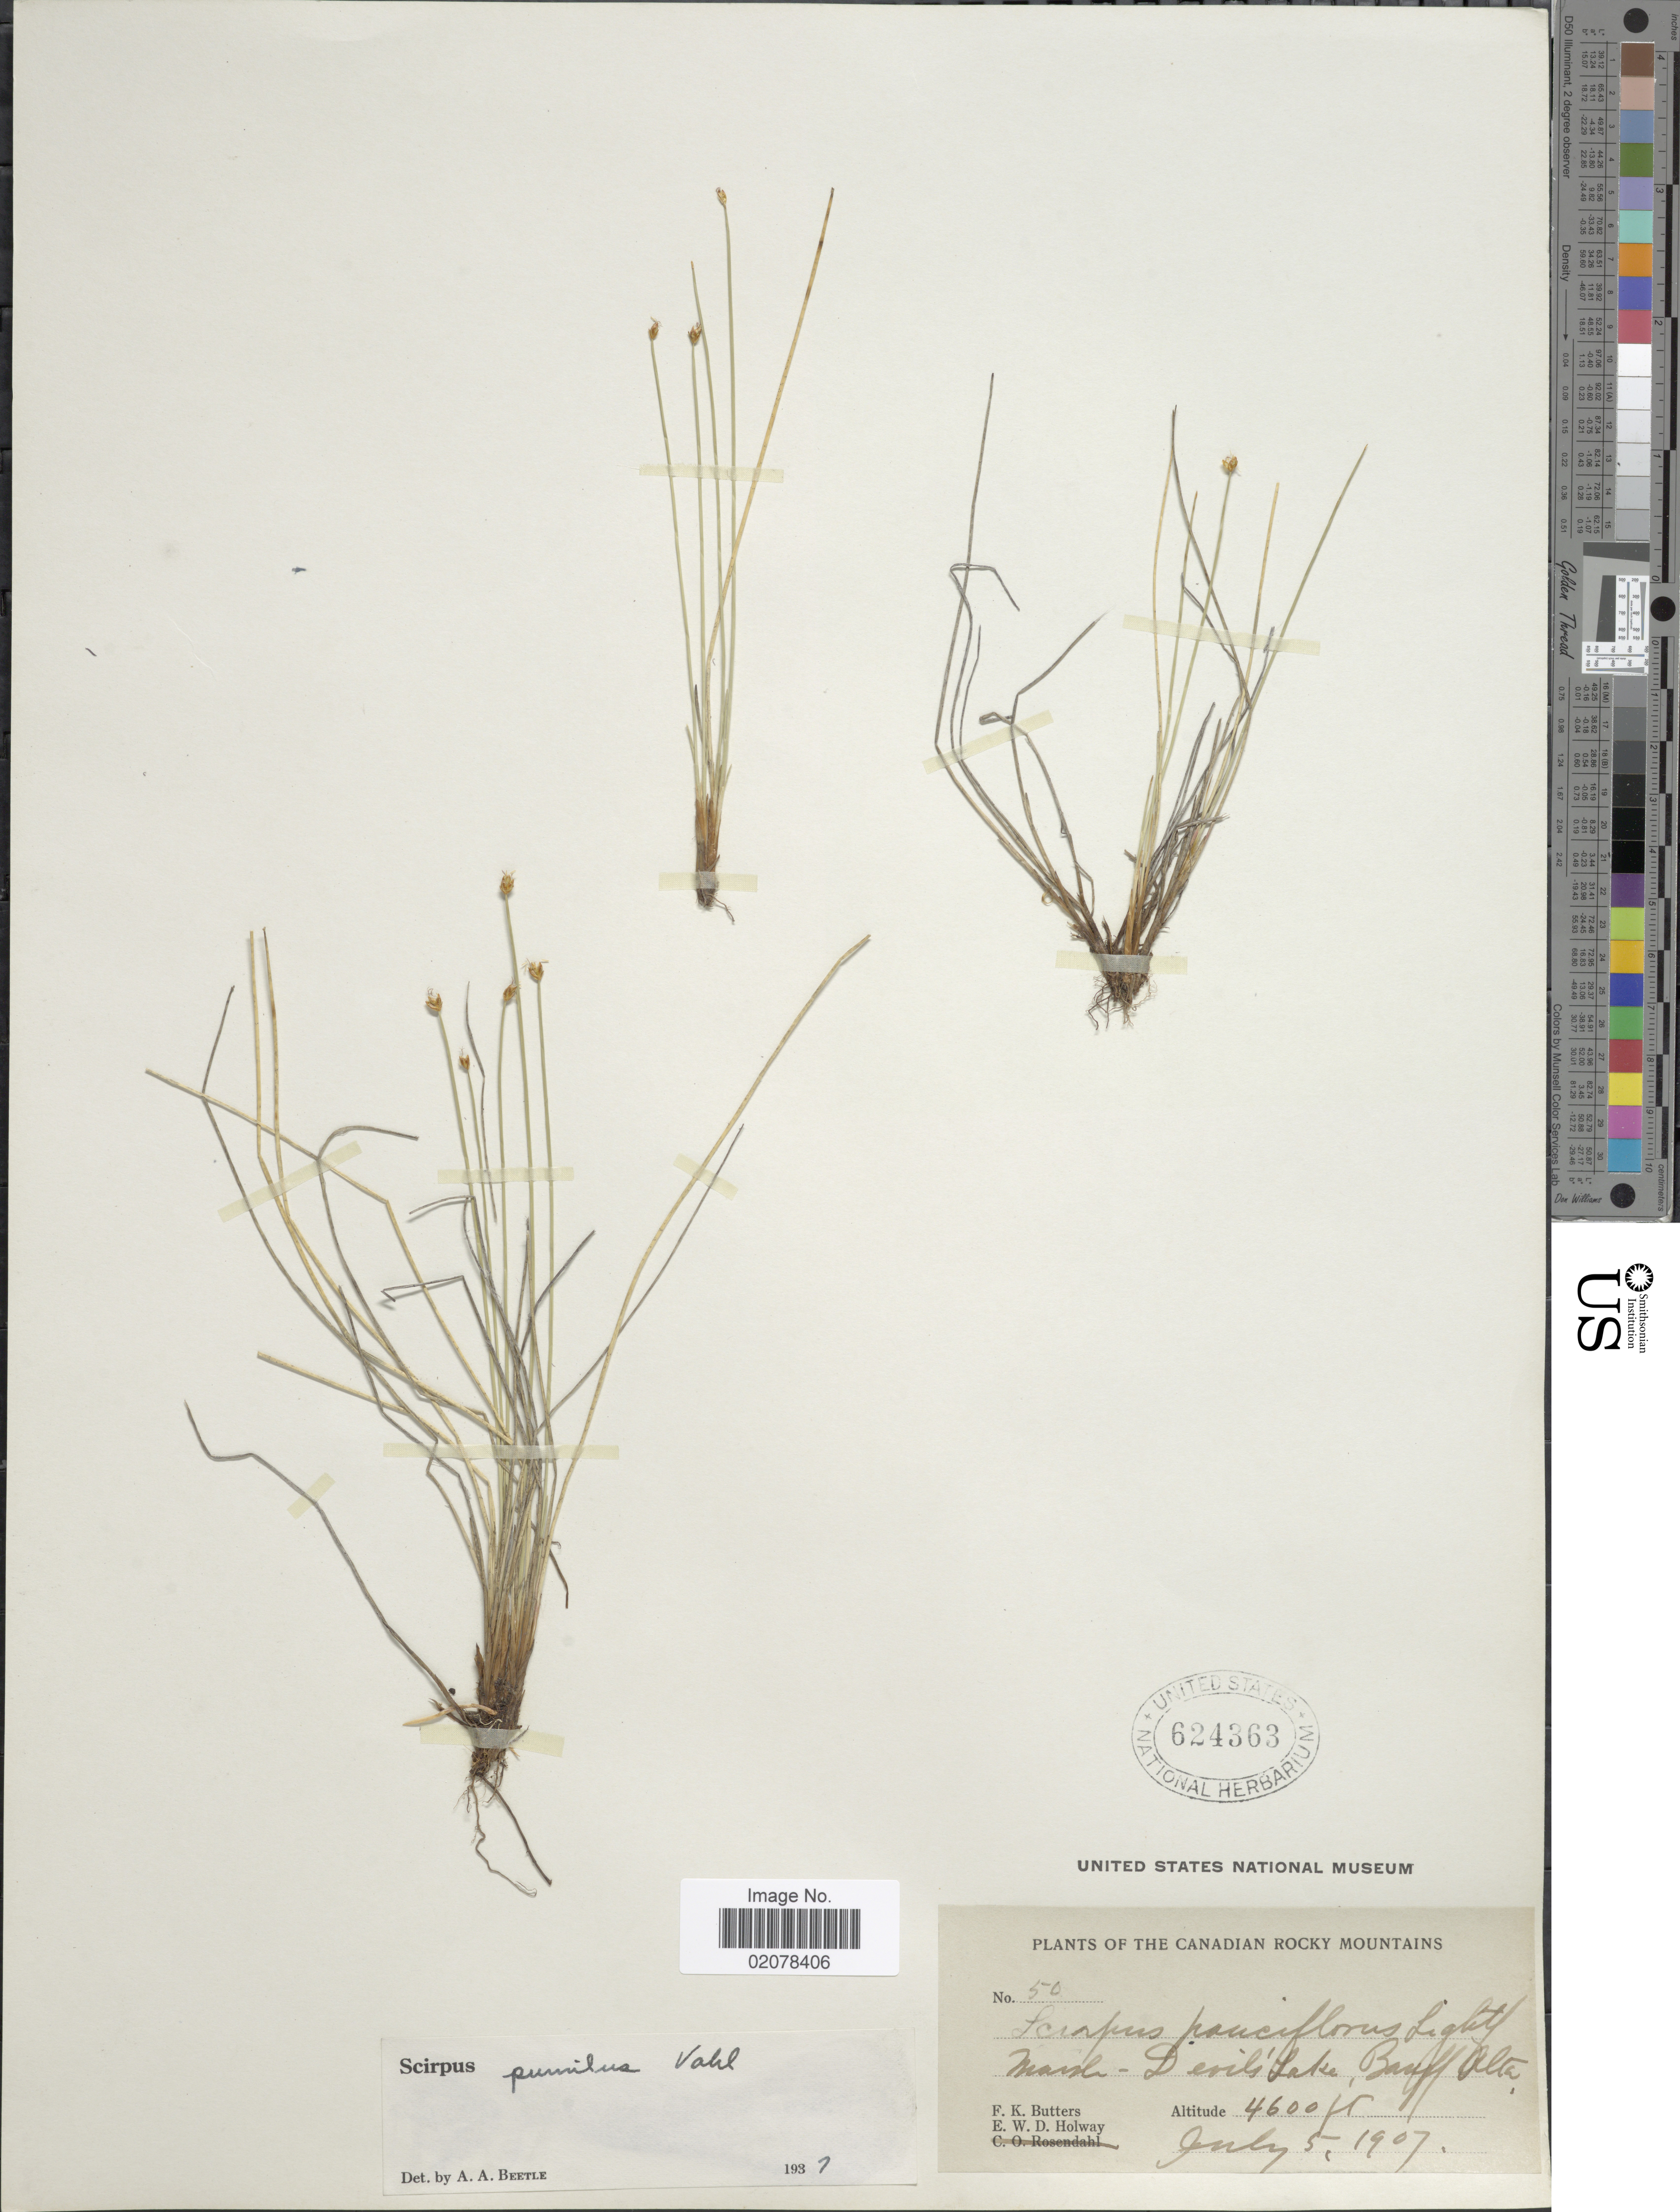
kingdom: Plantae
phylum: Tracheophyta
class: Liliopsida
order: Poales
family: Cyperaceae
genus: Trichophorum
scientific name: Trichophorum pumilum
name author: (Vahl) Schinz & Thell.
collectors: F. K. Butters & E. W. D. Holway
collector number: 50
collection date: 1907-07-05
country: Canada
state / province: Alberta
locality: Canadian Rocky Mountains, Marsh- Devils' Lake, Banff Alta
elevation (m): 1402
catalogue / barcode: US 624363